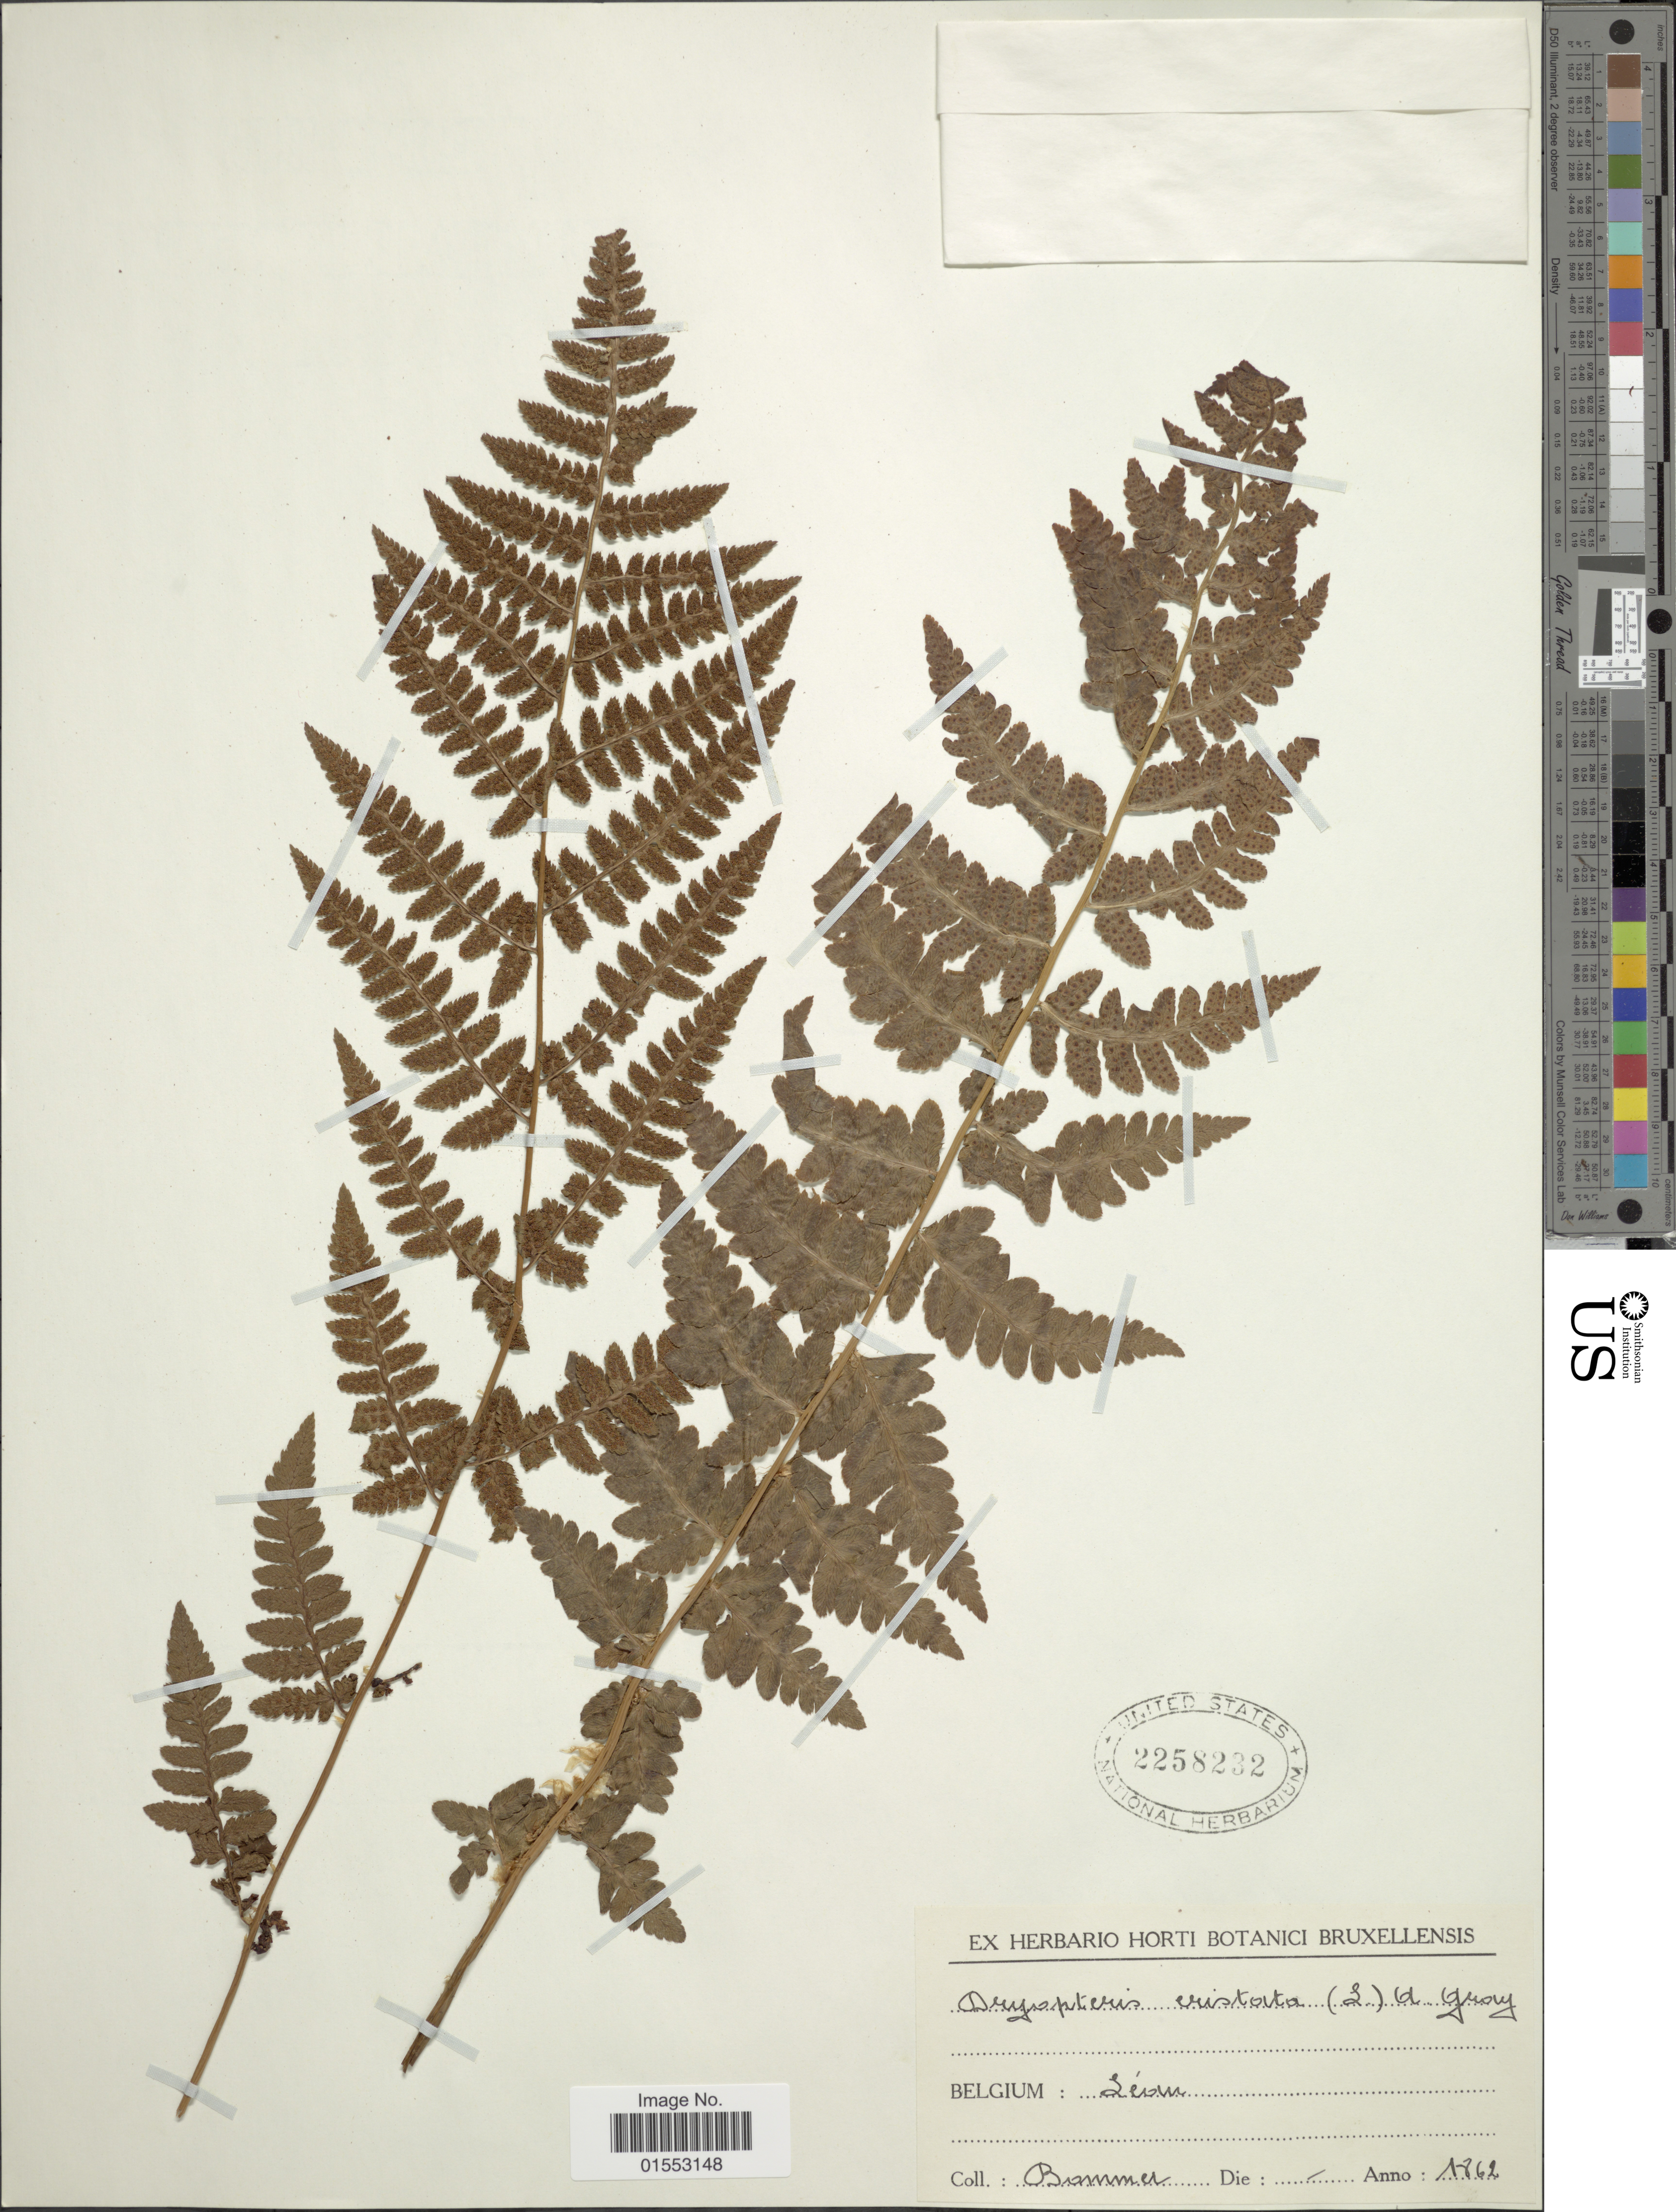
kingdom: Plantae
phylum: Tracheophyta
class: Polypodiopsida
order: Polypodiales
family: Dryopteridaceae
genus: Dryopteris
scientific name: Dryopteris cristata var. spinulosa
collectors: Bommer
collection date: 1862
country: Belgium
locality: Zein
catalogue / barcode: US 2258232